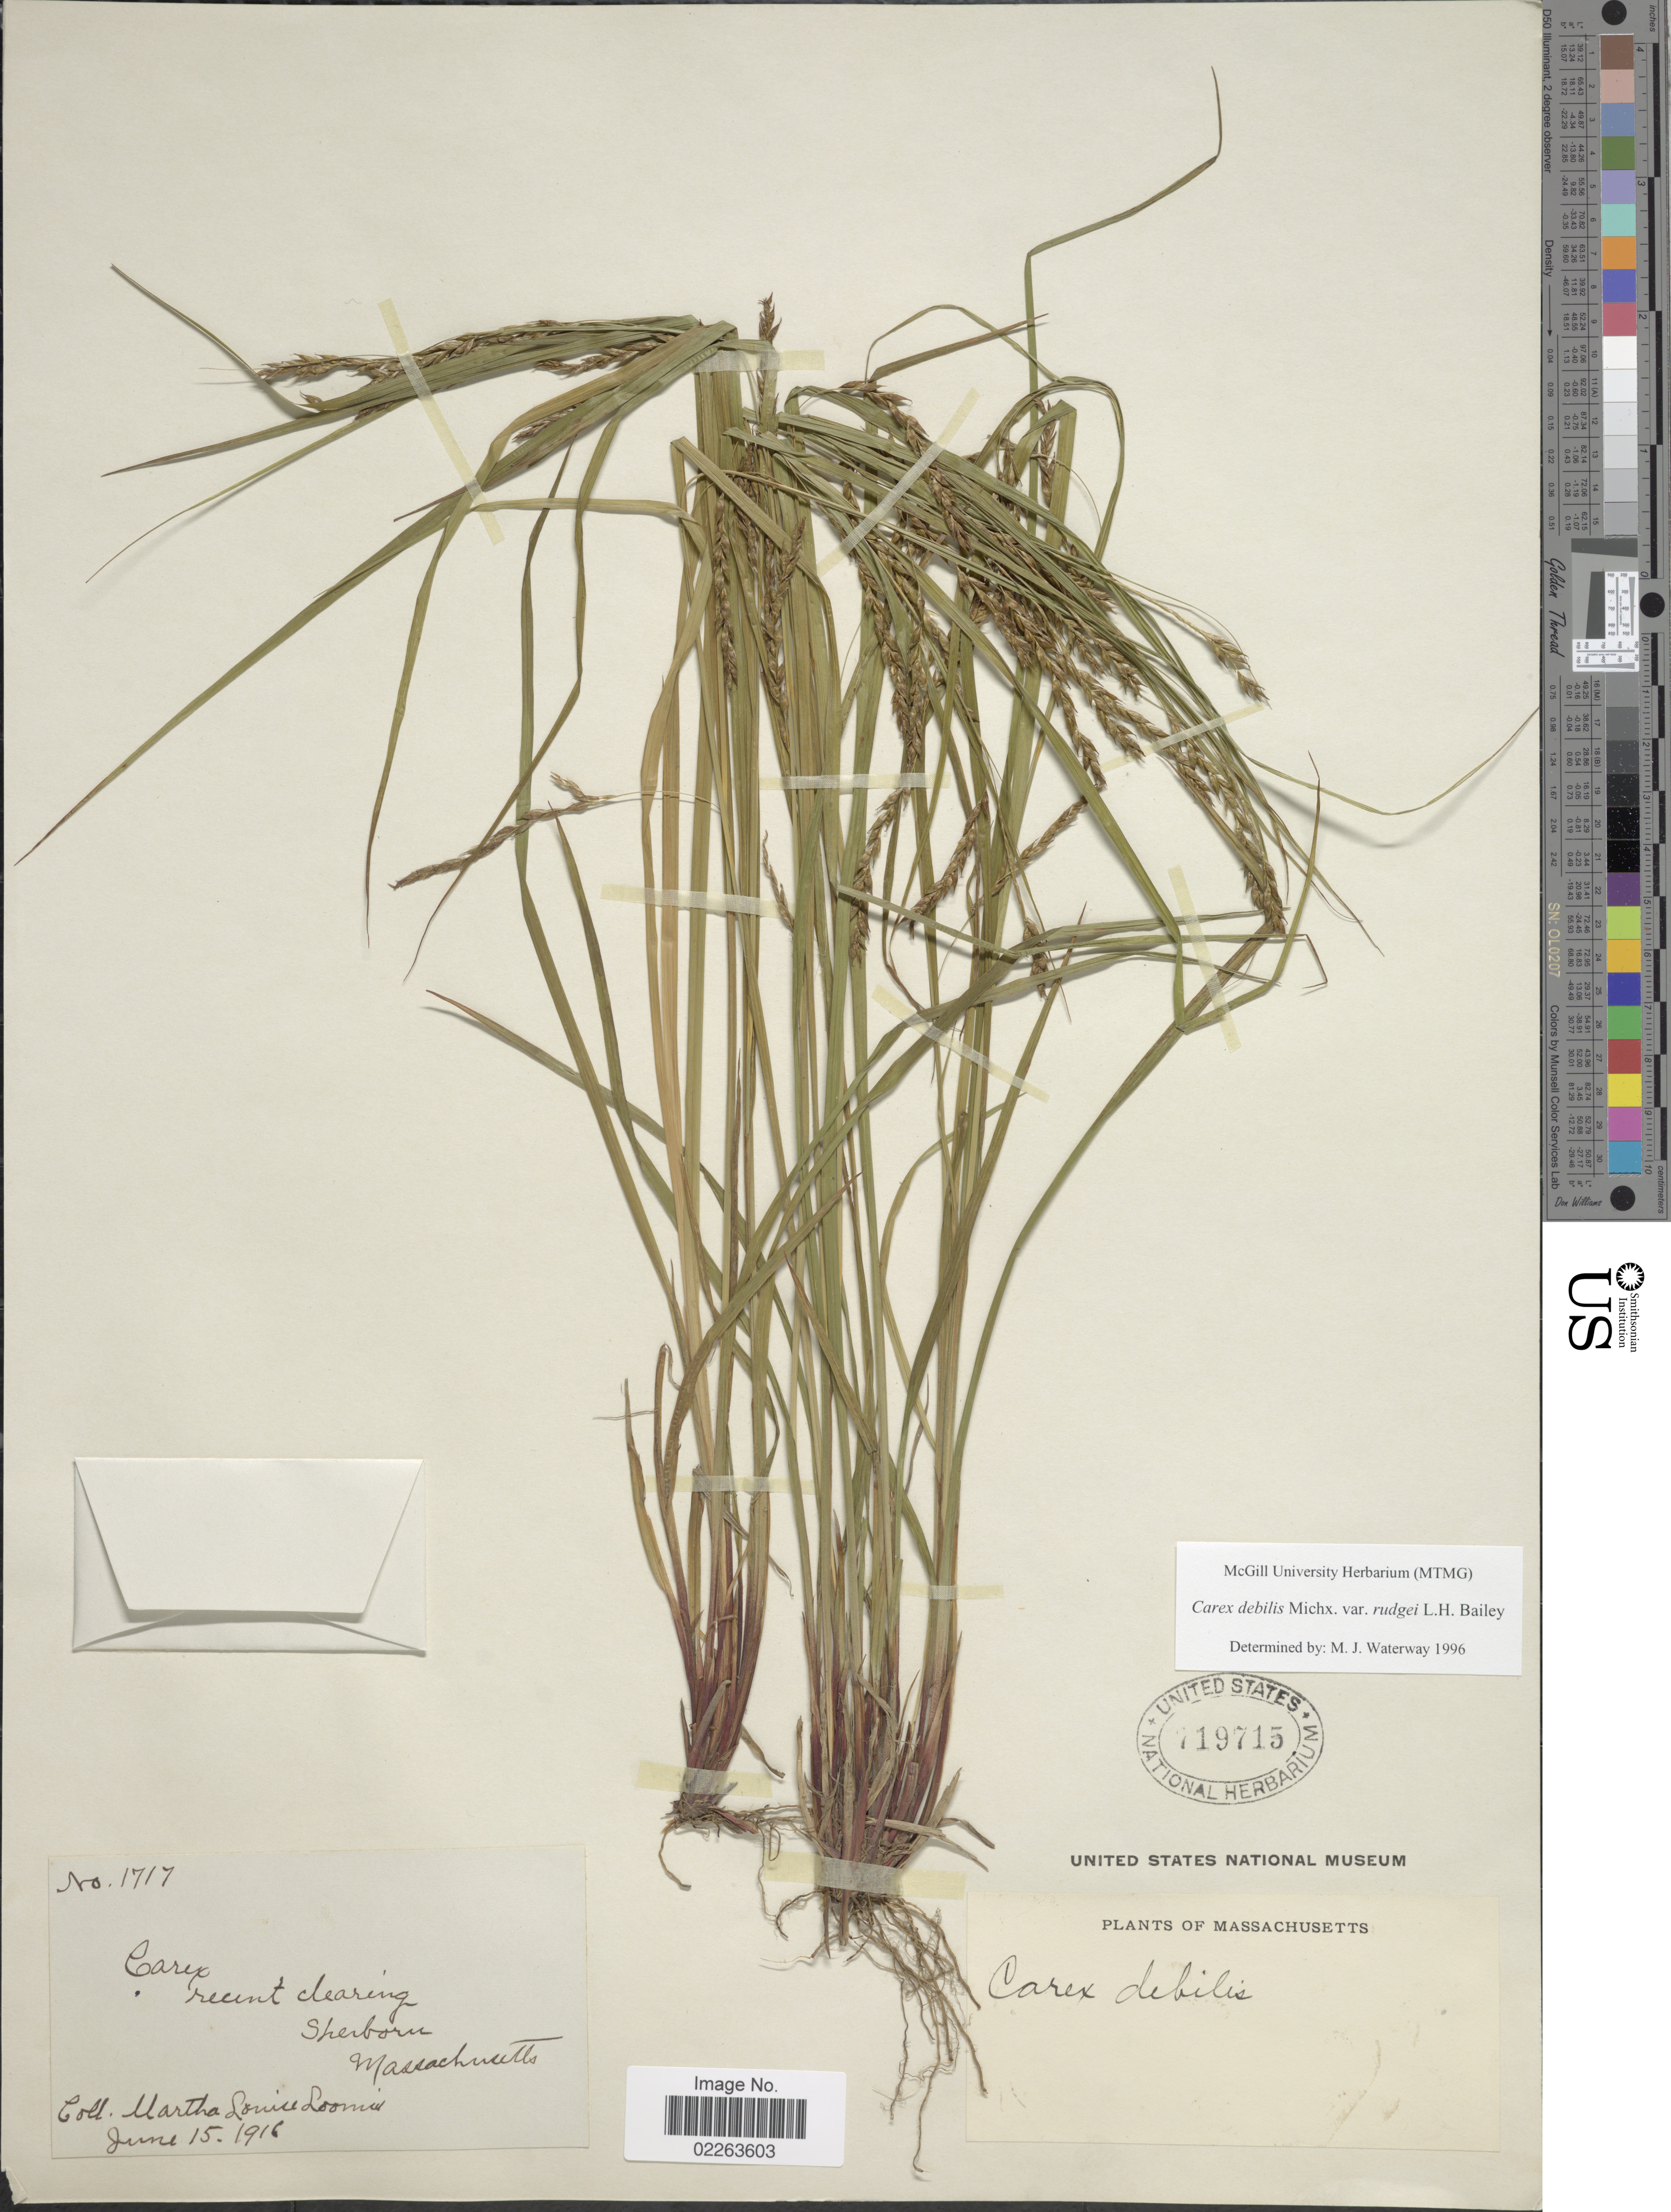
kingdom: Plantae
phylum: Tracheophyta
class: Liliopsida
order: Poales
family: Cyperaceae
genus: Carex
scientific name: Carex flexuosa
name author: Muhl. ex Willd.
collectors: M. L. Loomis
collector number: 1717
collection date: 1916-06-15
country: United States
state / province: Massachusetts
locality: Recent clearing. Sherborn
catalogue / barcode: US 719715